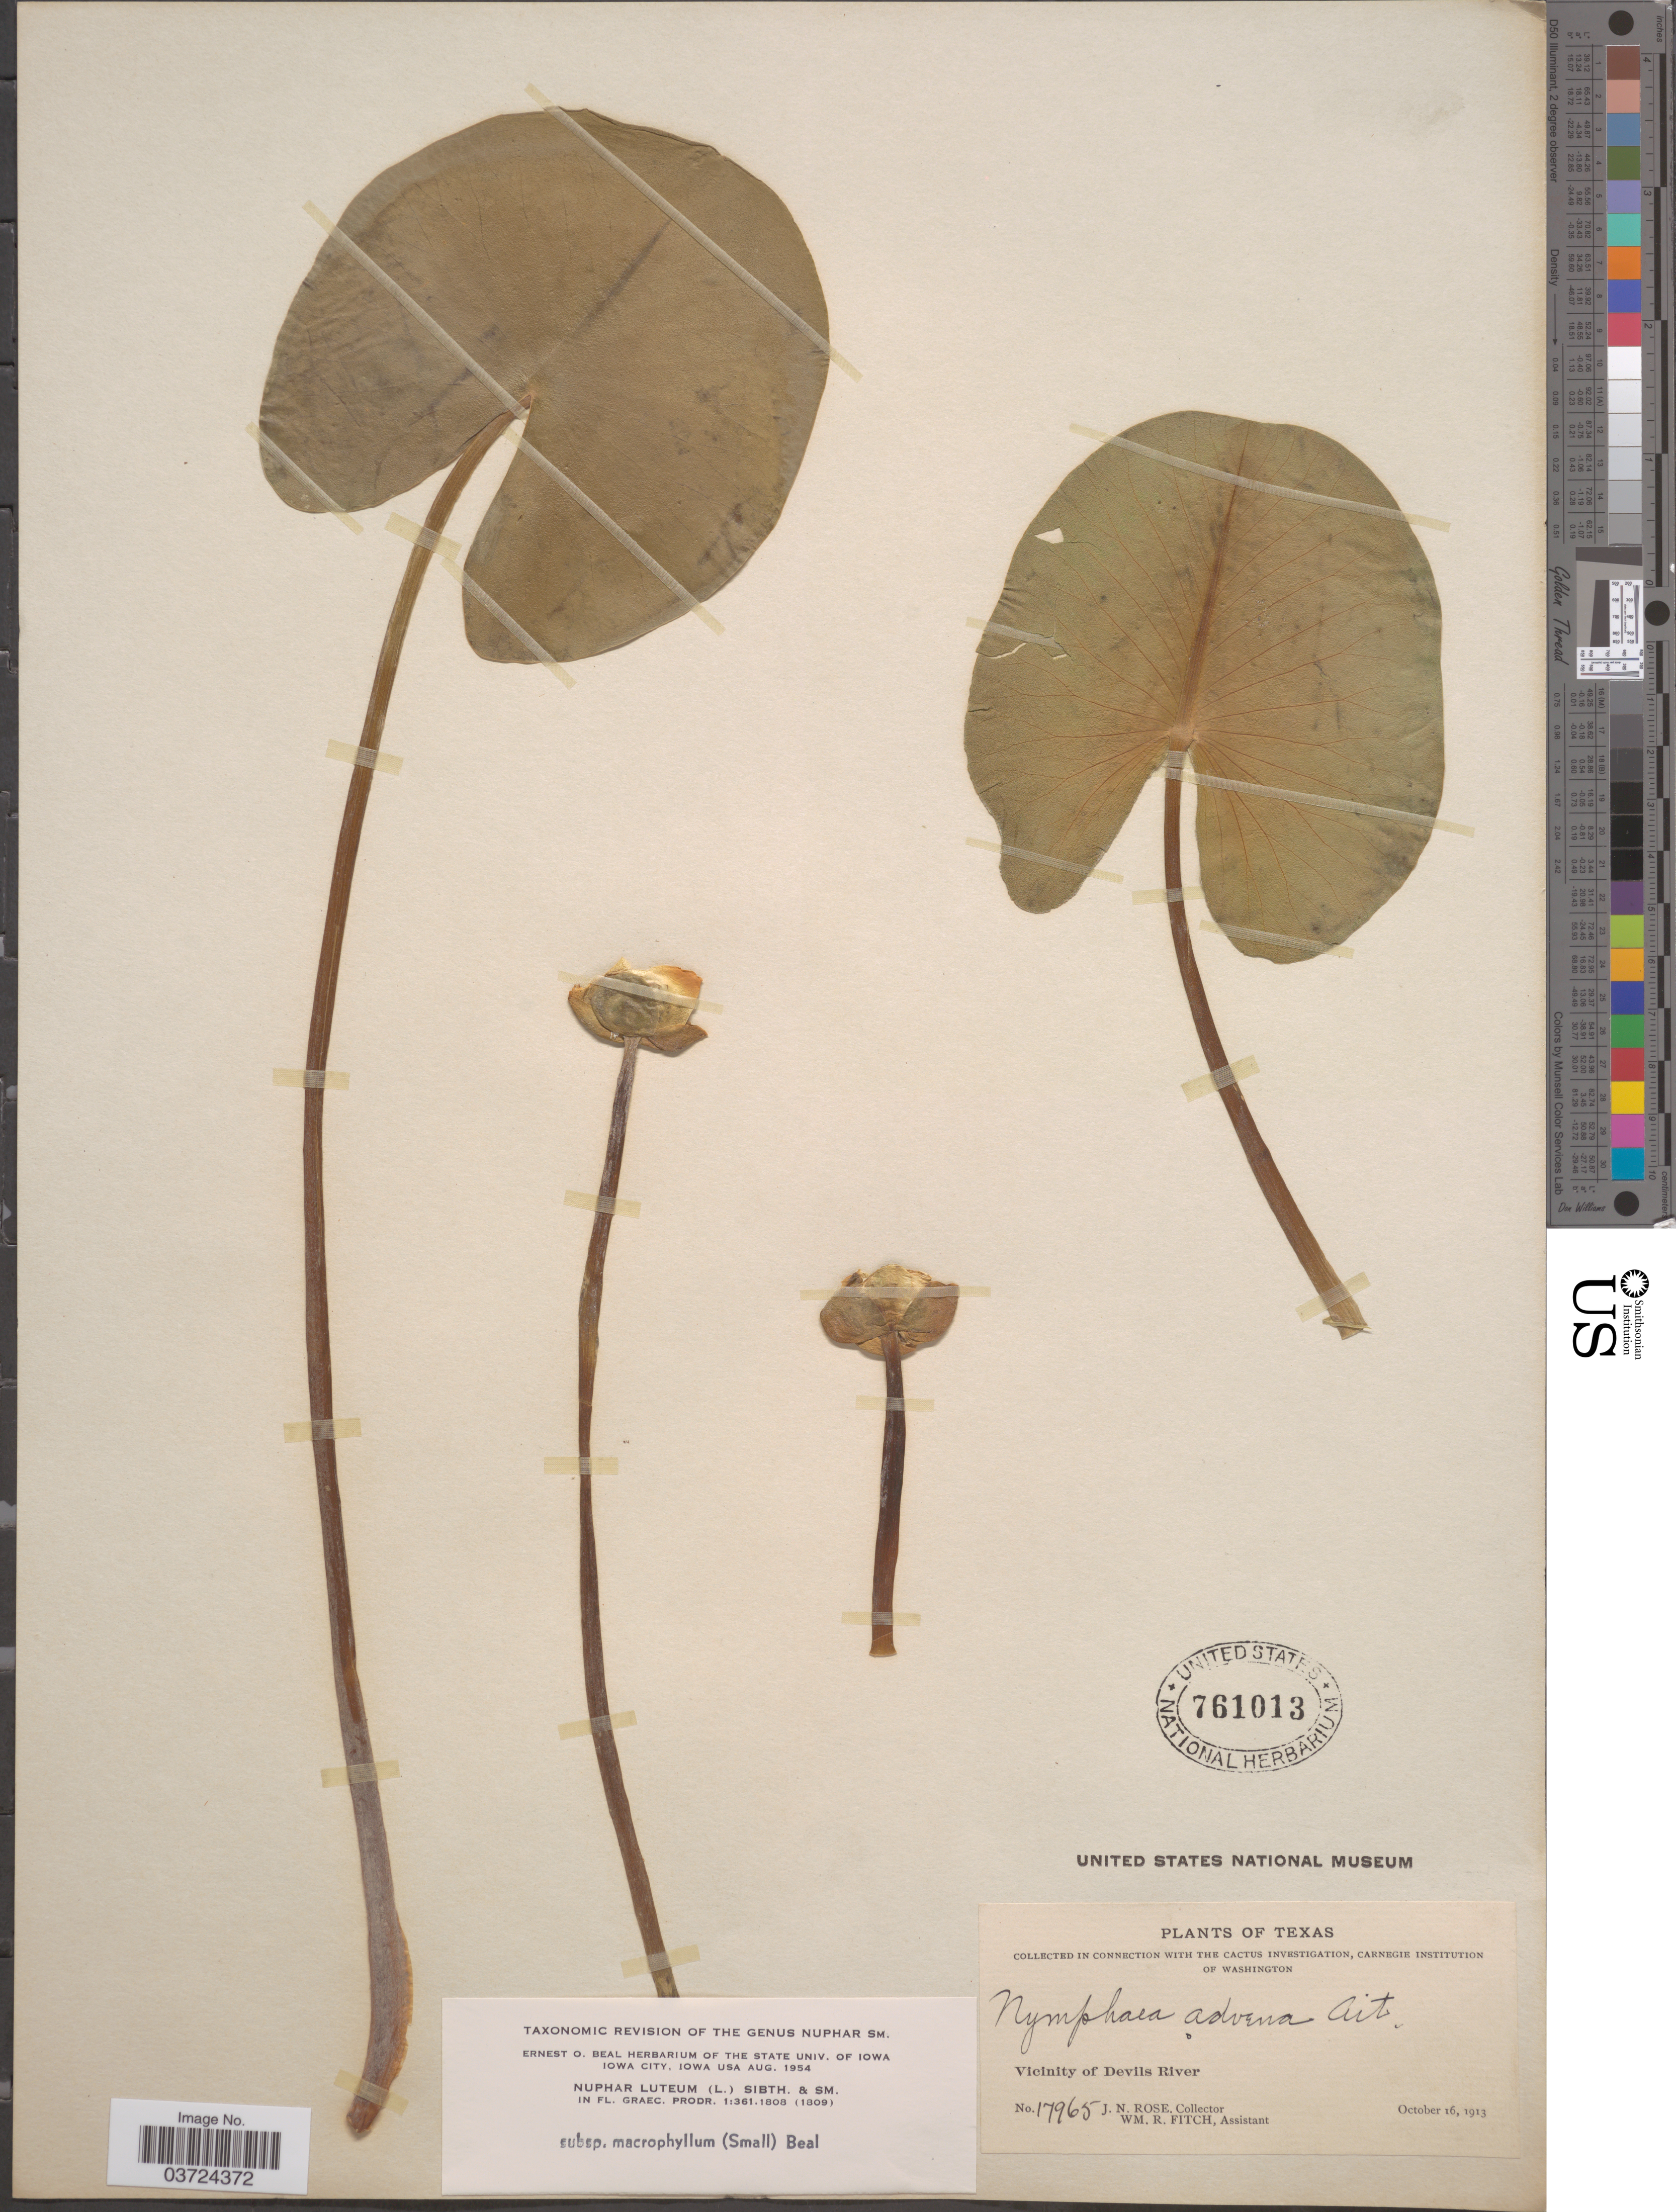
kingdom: Plantae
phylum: Tracheophyta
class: Magnoliopsida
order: Nymphaeales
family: Nymphaeaceae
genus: Nuphar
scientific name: Nuphar advena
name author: (Aiton) W.T. Aiton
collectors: J. N. Rose & W. R. Fitch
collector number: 17965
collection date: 1913-10-16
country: United States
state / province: Texas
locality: Vicinity of Devils River.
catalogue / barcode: US 761013